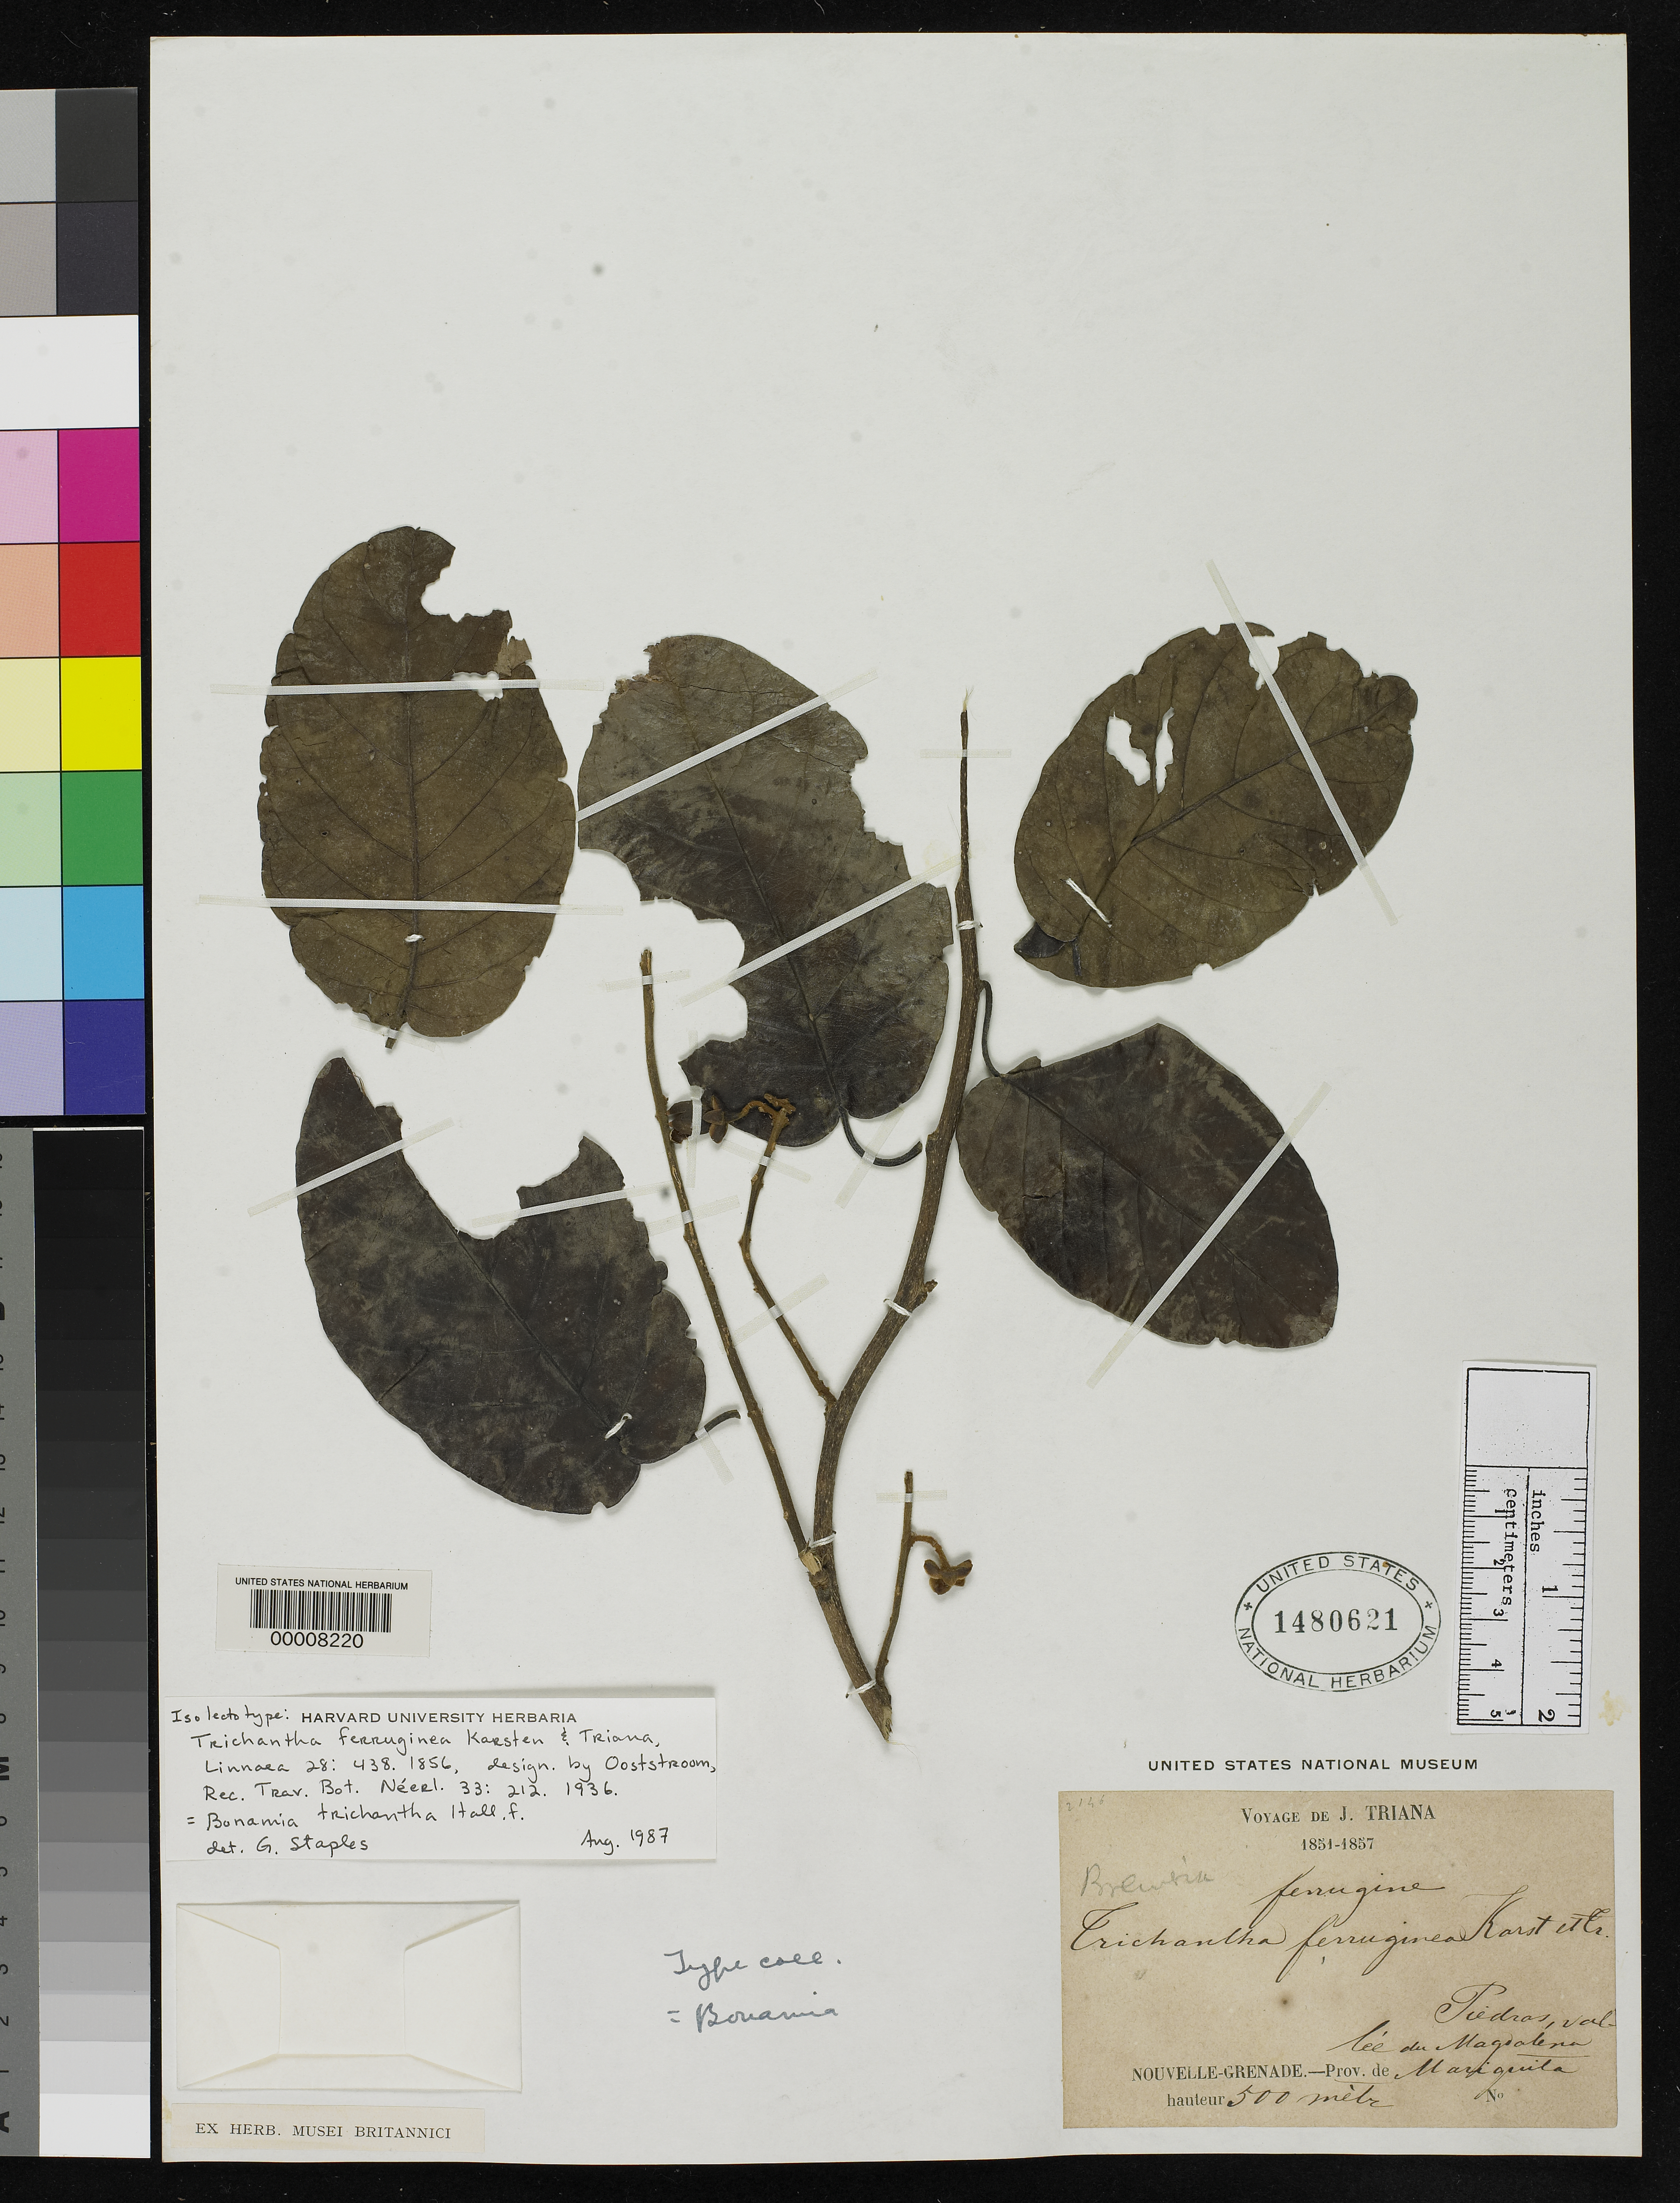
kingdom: Plantae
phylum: Tracheophyta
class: Magnoliopsida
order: Solanales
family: Convolvulaceae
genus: Trichantha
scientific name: Trichantha ferruginea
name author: H. Karst. & Triana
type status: Type Collection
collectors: J. J. Triana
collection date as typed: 1851 to -- --- 1857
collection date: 1851/1857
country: Colombia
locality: "Piedras, Vallee du Magdalena".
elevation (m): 500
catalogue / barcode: US 1480621